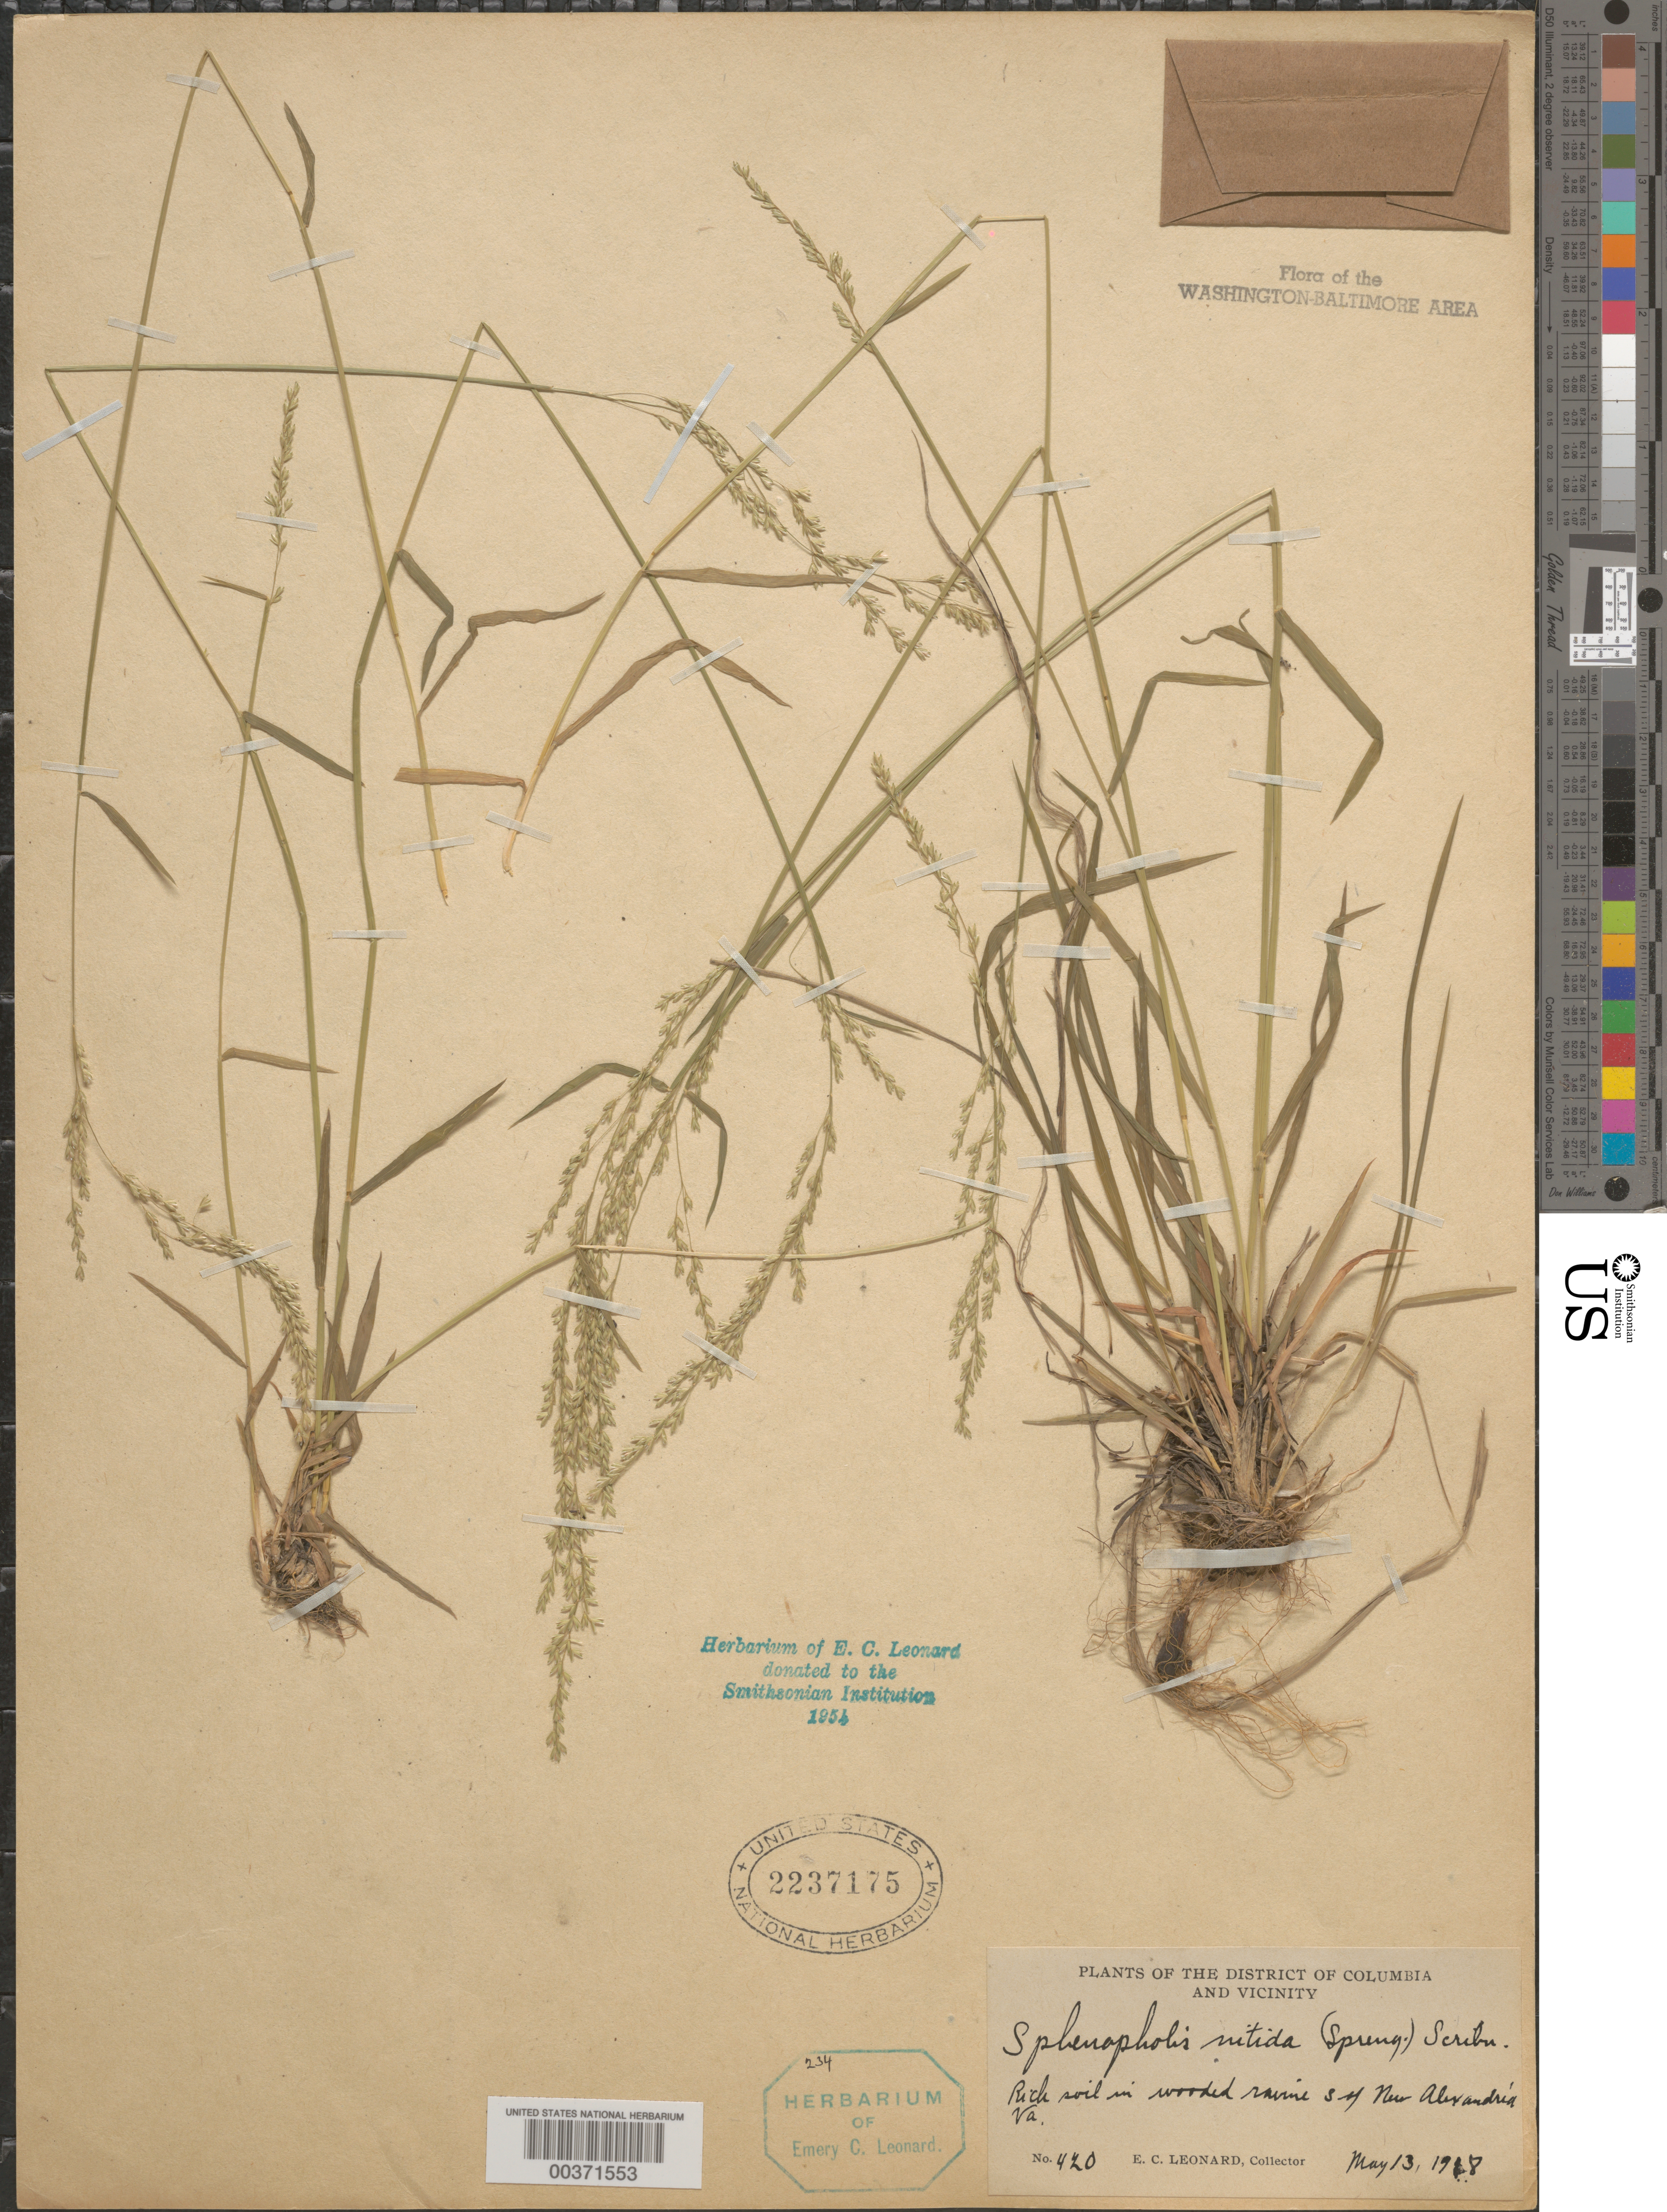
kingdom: Plantae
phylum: Tracheophyta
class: Liliopsida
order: Poales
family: Poaceae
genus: Sphenopholis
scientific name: Sphenopholis nitida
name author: (Biehler) Scribn.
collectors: E. C. Leonard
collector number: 420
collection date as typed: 13 May 1918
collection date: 1918-05-13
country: United States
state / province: Virginia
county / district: Fairfax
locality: South of New Alexandria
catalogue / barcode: US 2237175